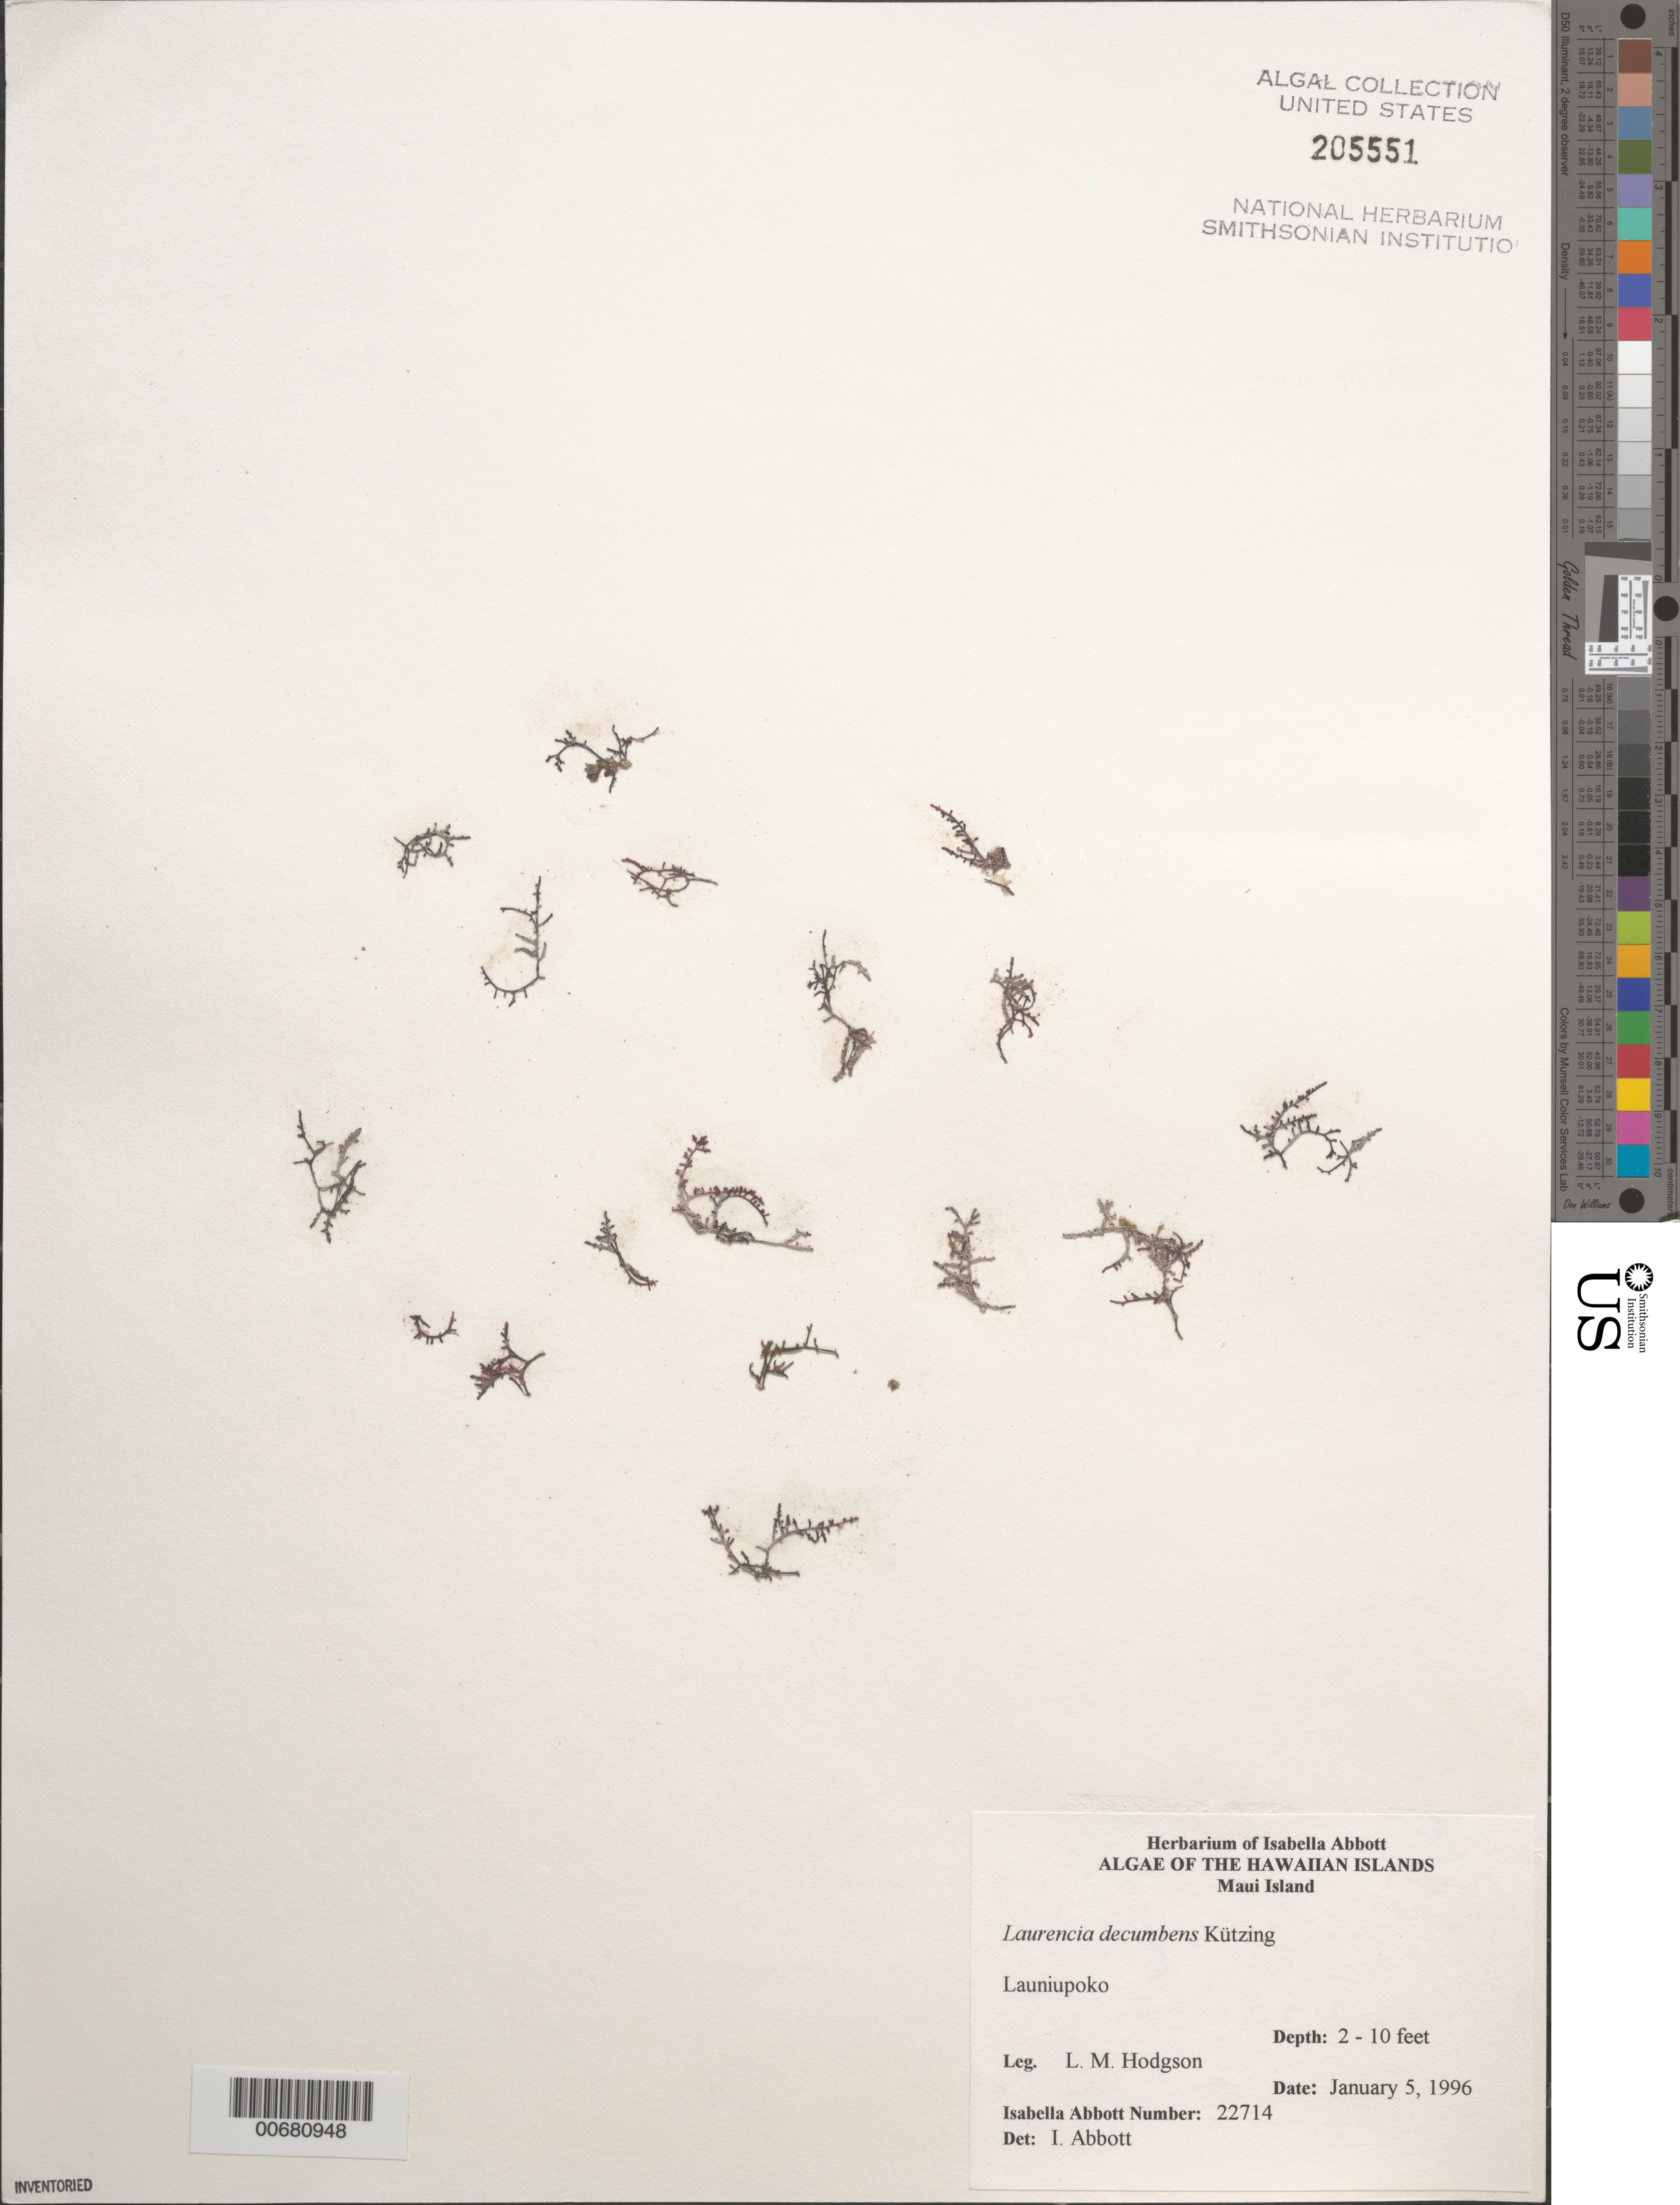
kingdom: Plantae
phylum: Rhodophyta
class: Florideophyceae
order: Ceramiales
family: Rhodomelaceae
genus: Laurencia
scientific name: Laurencia decumbens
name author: Kütz.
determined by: Abbott, Isabella A.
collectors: L. M. Hodgson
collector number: IAA 22714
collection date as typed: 05 Jan 1996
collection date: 1996-01-05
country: United States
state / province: Hawaii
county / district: Maui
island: Maui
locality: Launiupoko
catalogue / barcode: US 205551